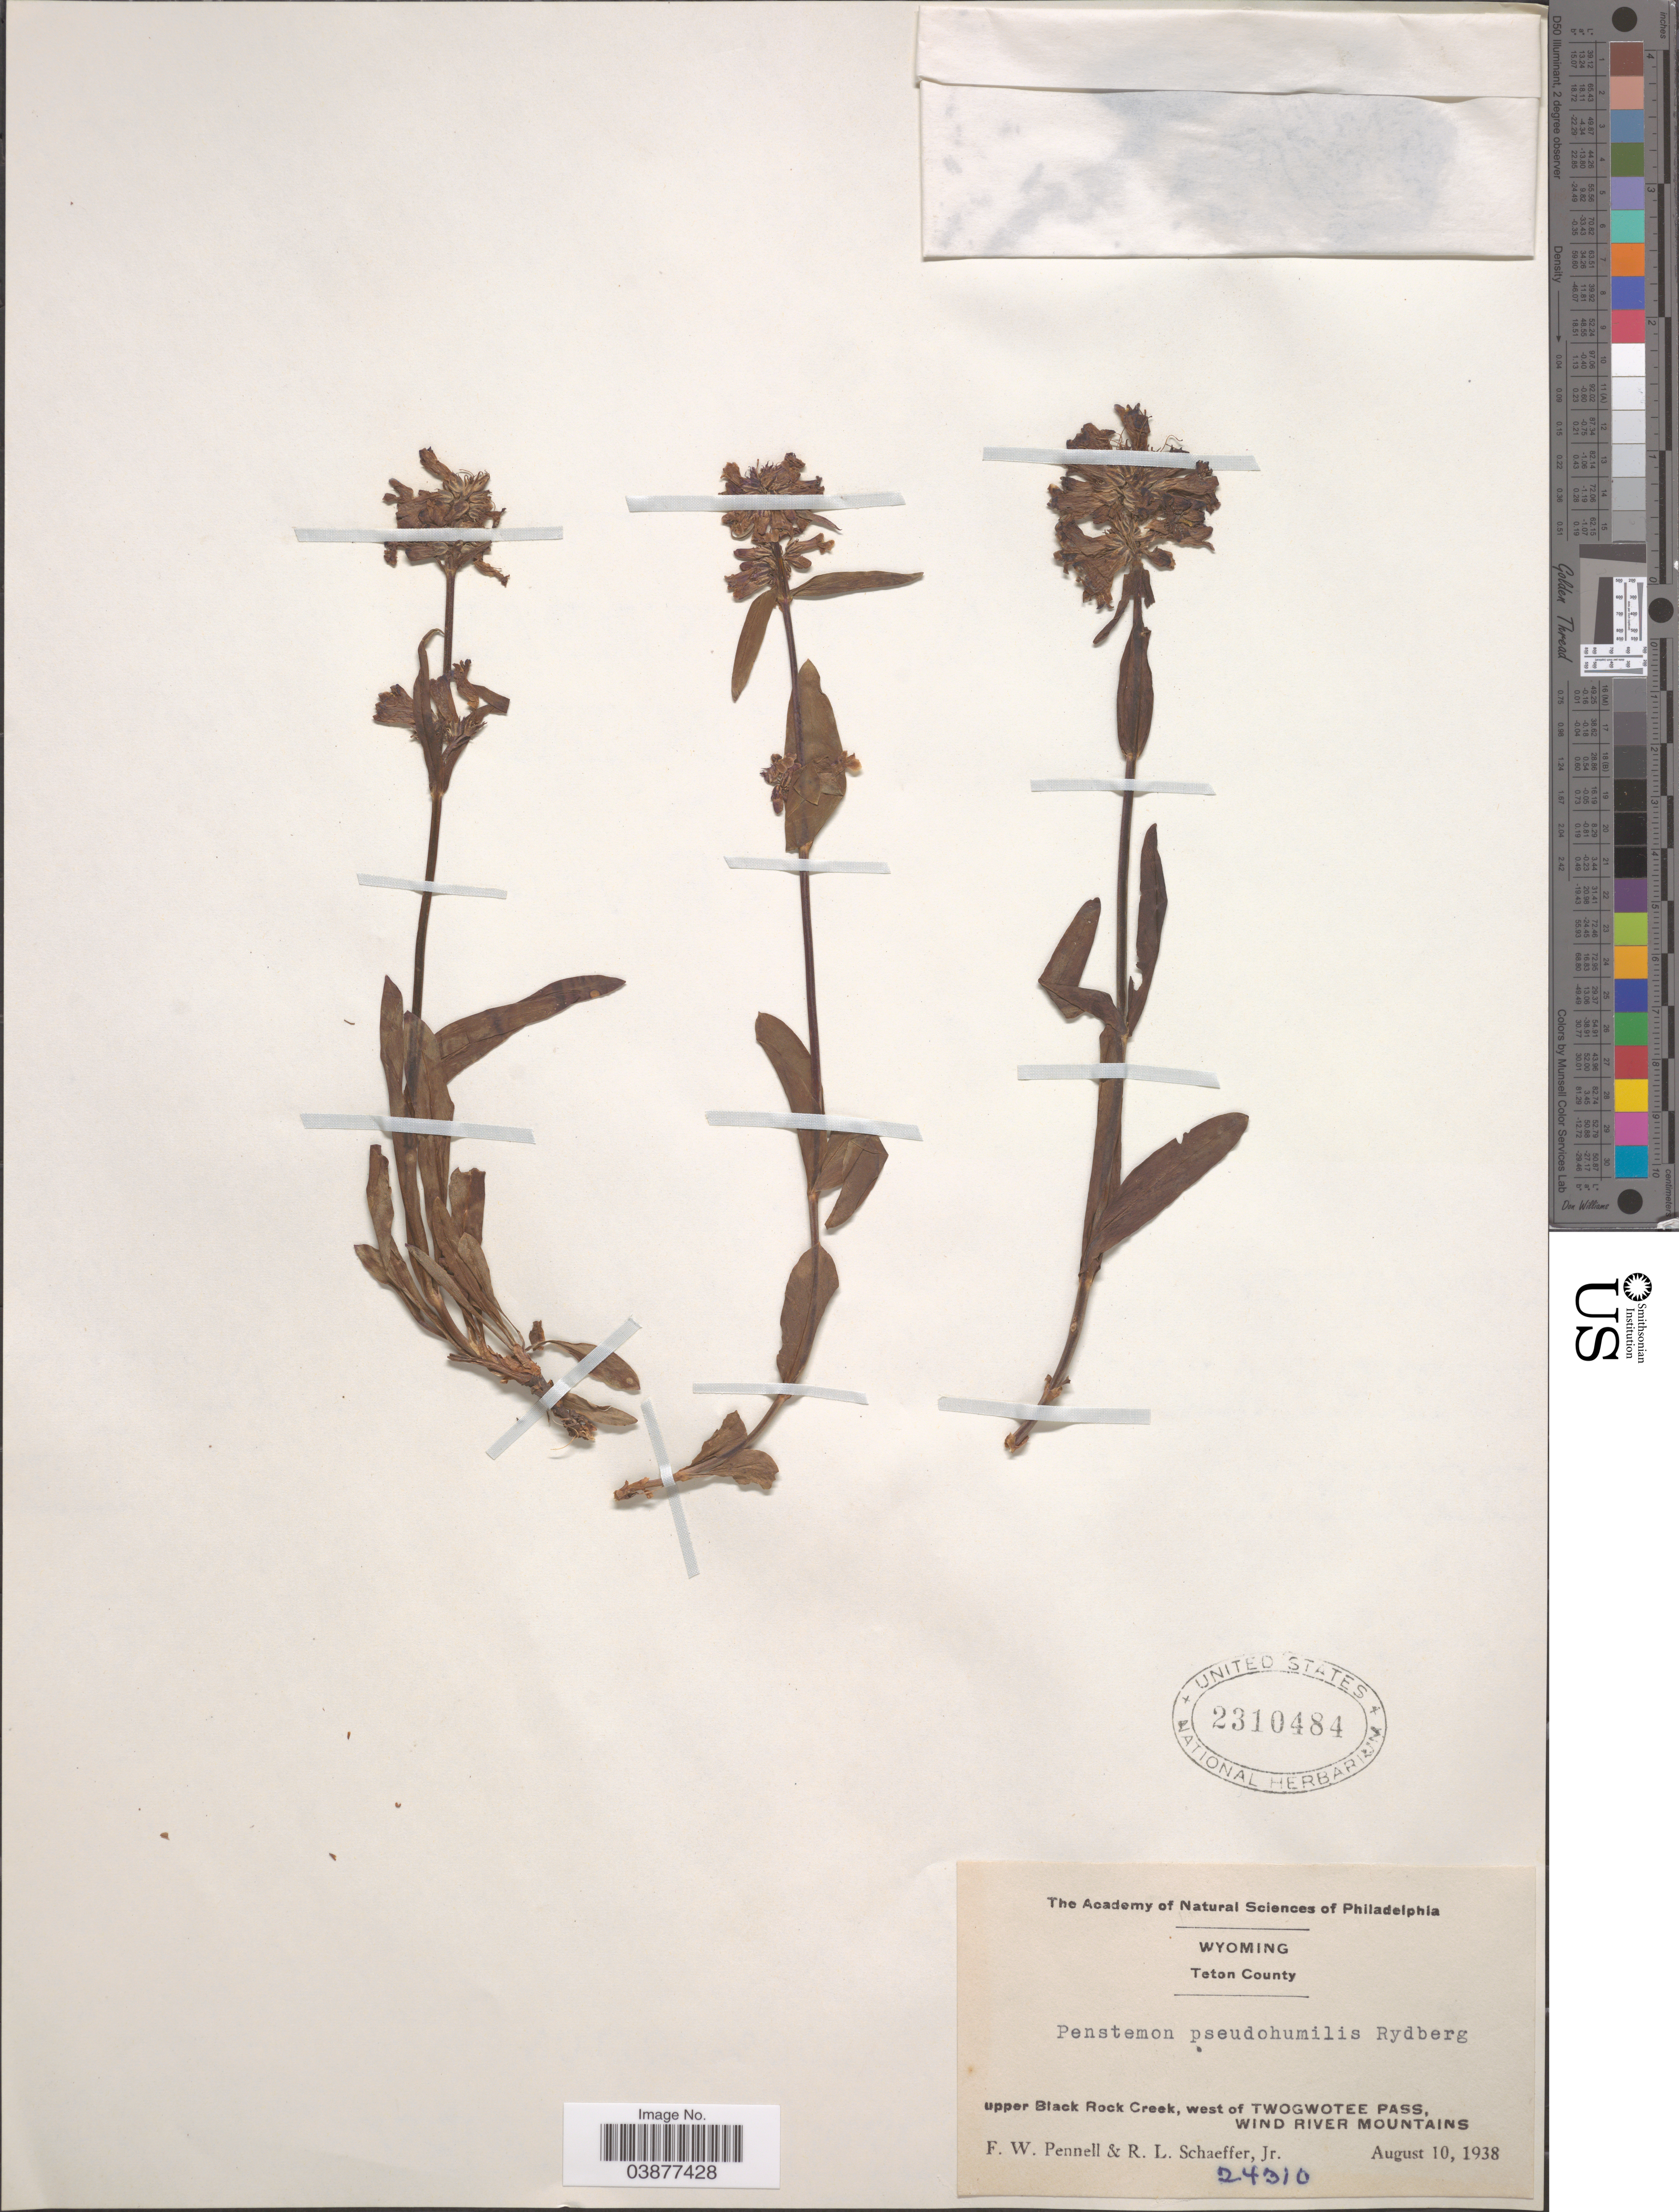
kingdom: Plantae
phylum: Tracheophyta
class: Magnoliopsida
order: Lamiales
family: Plantaginaceae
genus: Penstemon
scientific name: Penstemon pseudohumilis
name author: Rydb.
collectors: F. W. Pennell & R. L. Schaeffer Jr.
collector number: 24310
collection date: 1938-08-10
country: United States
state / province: Wyoming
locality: Teton County. Upper Black Rock Creek, west of Twogwotee Pass, Wind River Mountains.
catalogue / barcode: US 2310484